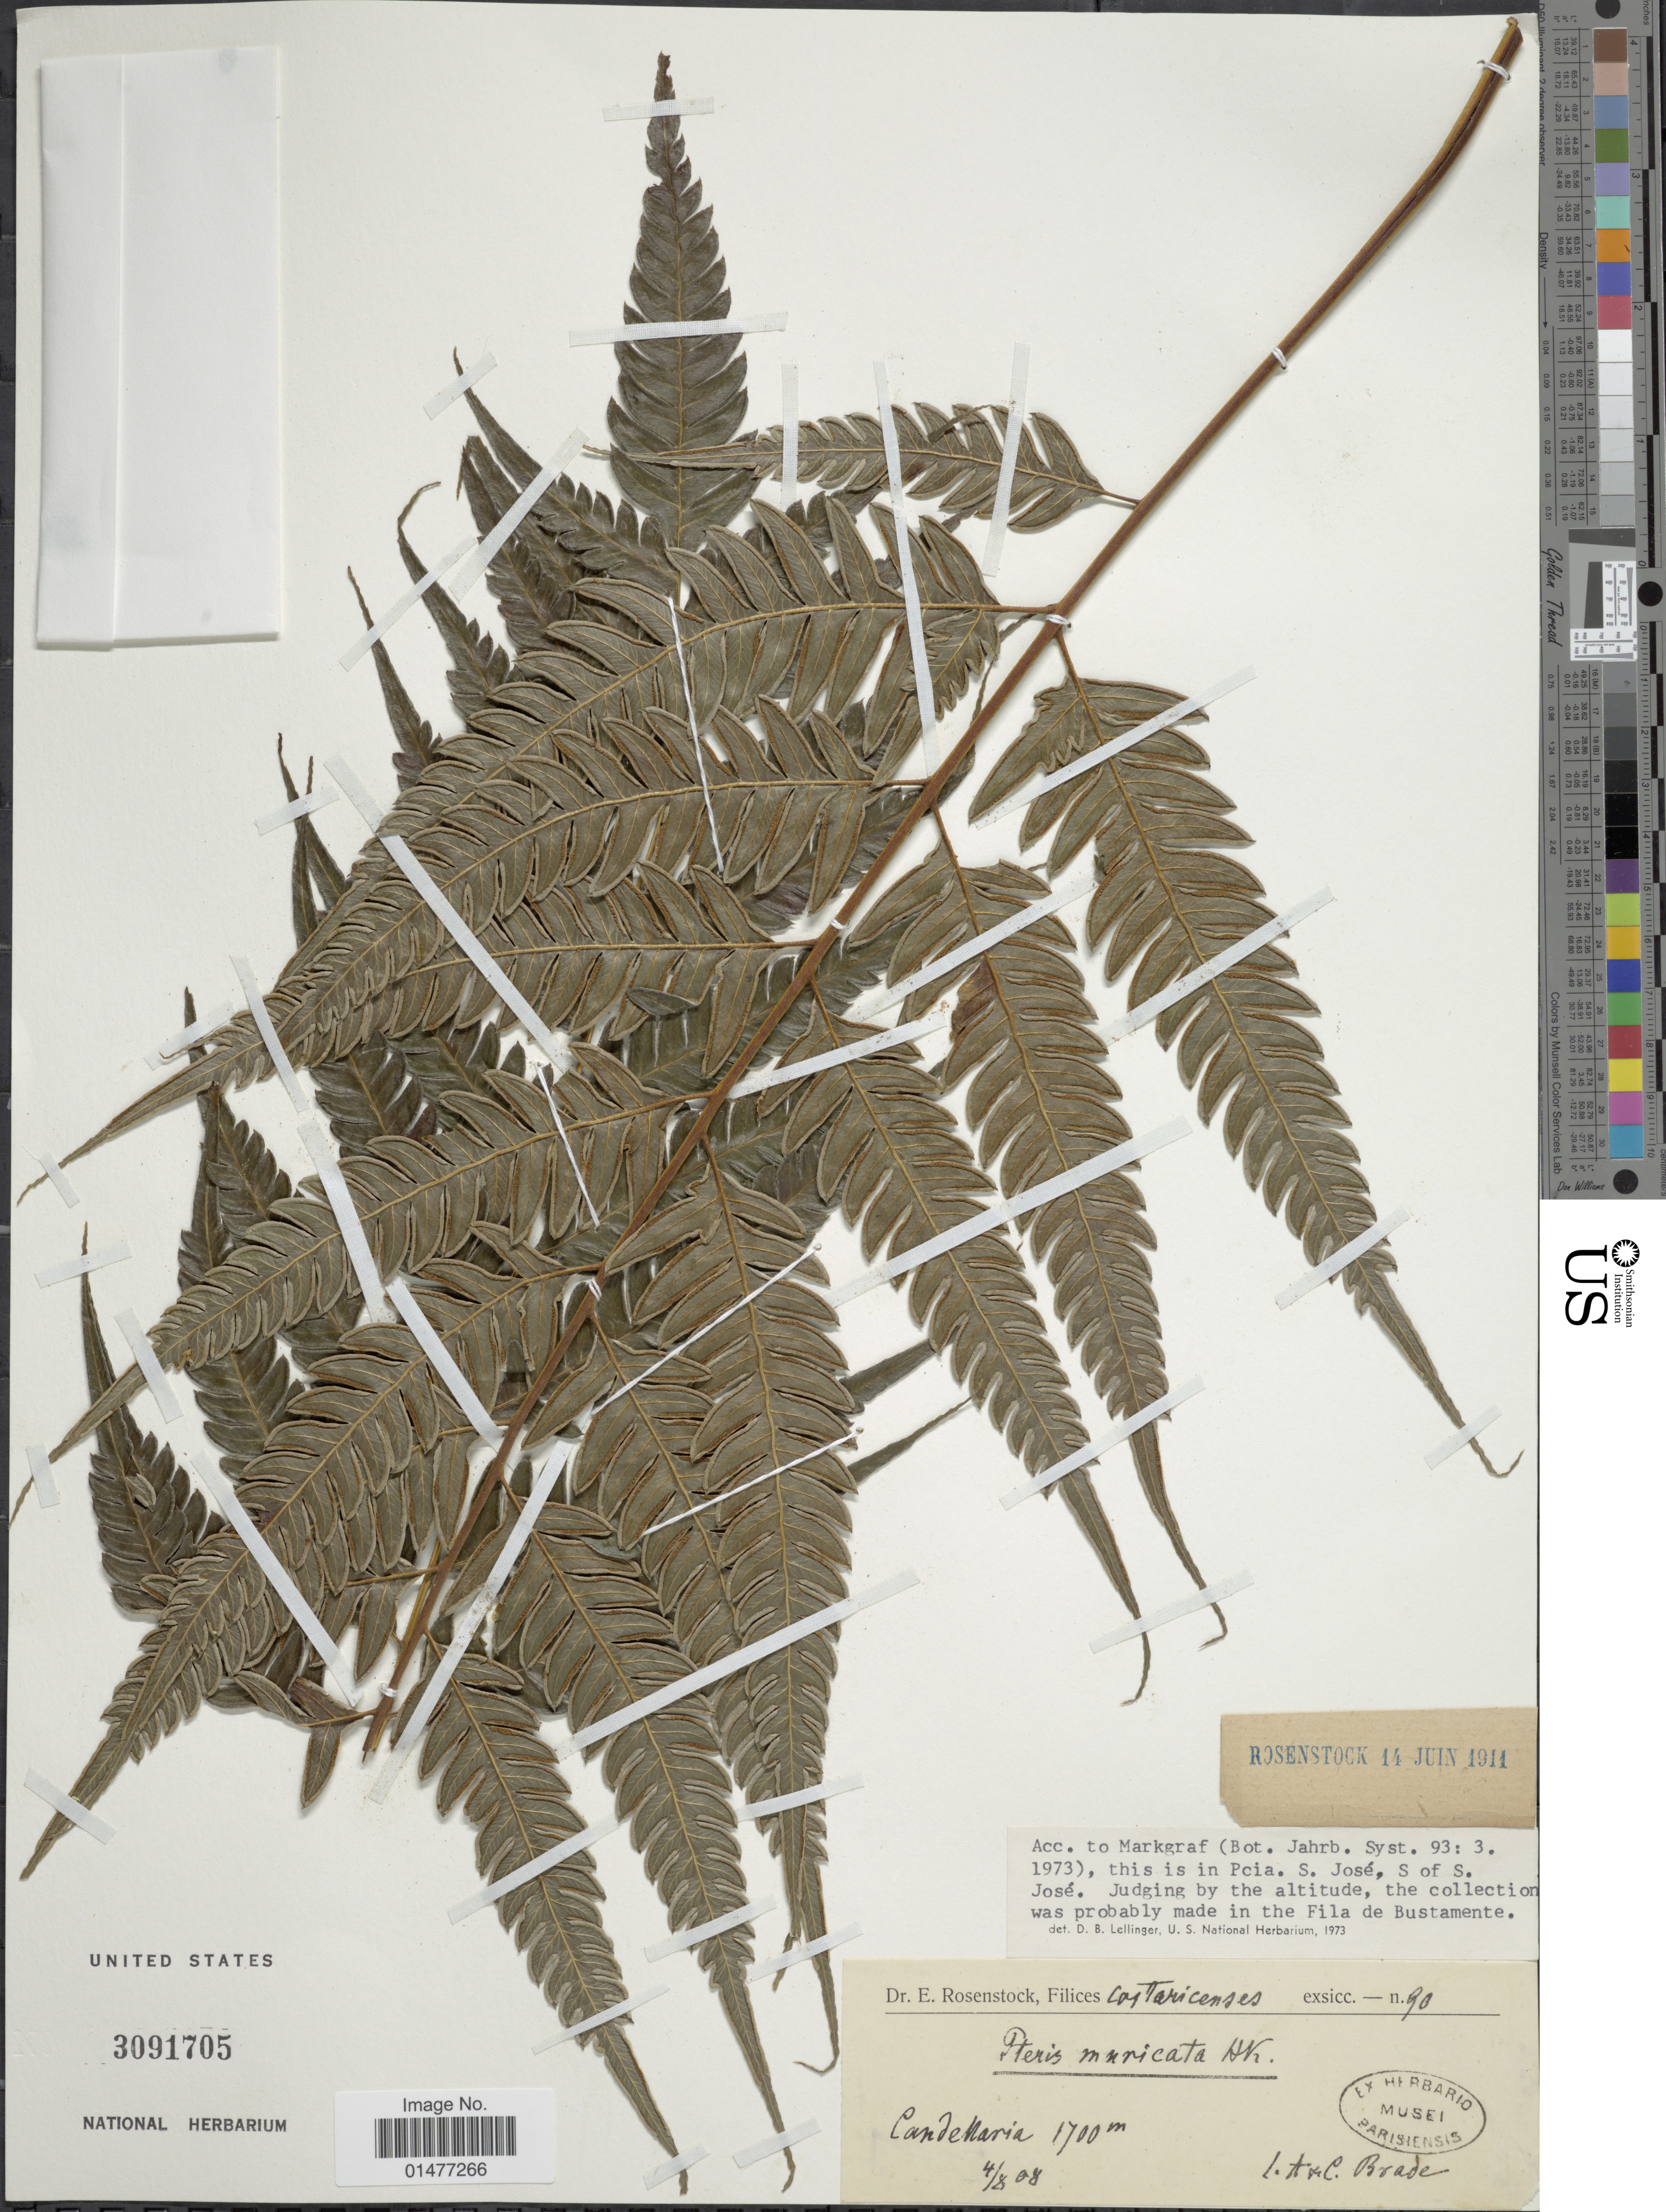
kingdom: Plantae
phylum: Tracheophyta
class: Polypodiopsida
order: Polypodiales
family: Pteridaceae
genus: Pteris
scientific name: Pteris muricata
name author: Rosenst.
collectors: A. Brade & C. Brade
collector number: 90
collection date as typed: Transcribed d/m/y: 4/8/8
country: Costa Rica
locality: Candelaria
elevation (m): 1700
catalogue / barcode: US 3091705